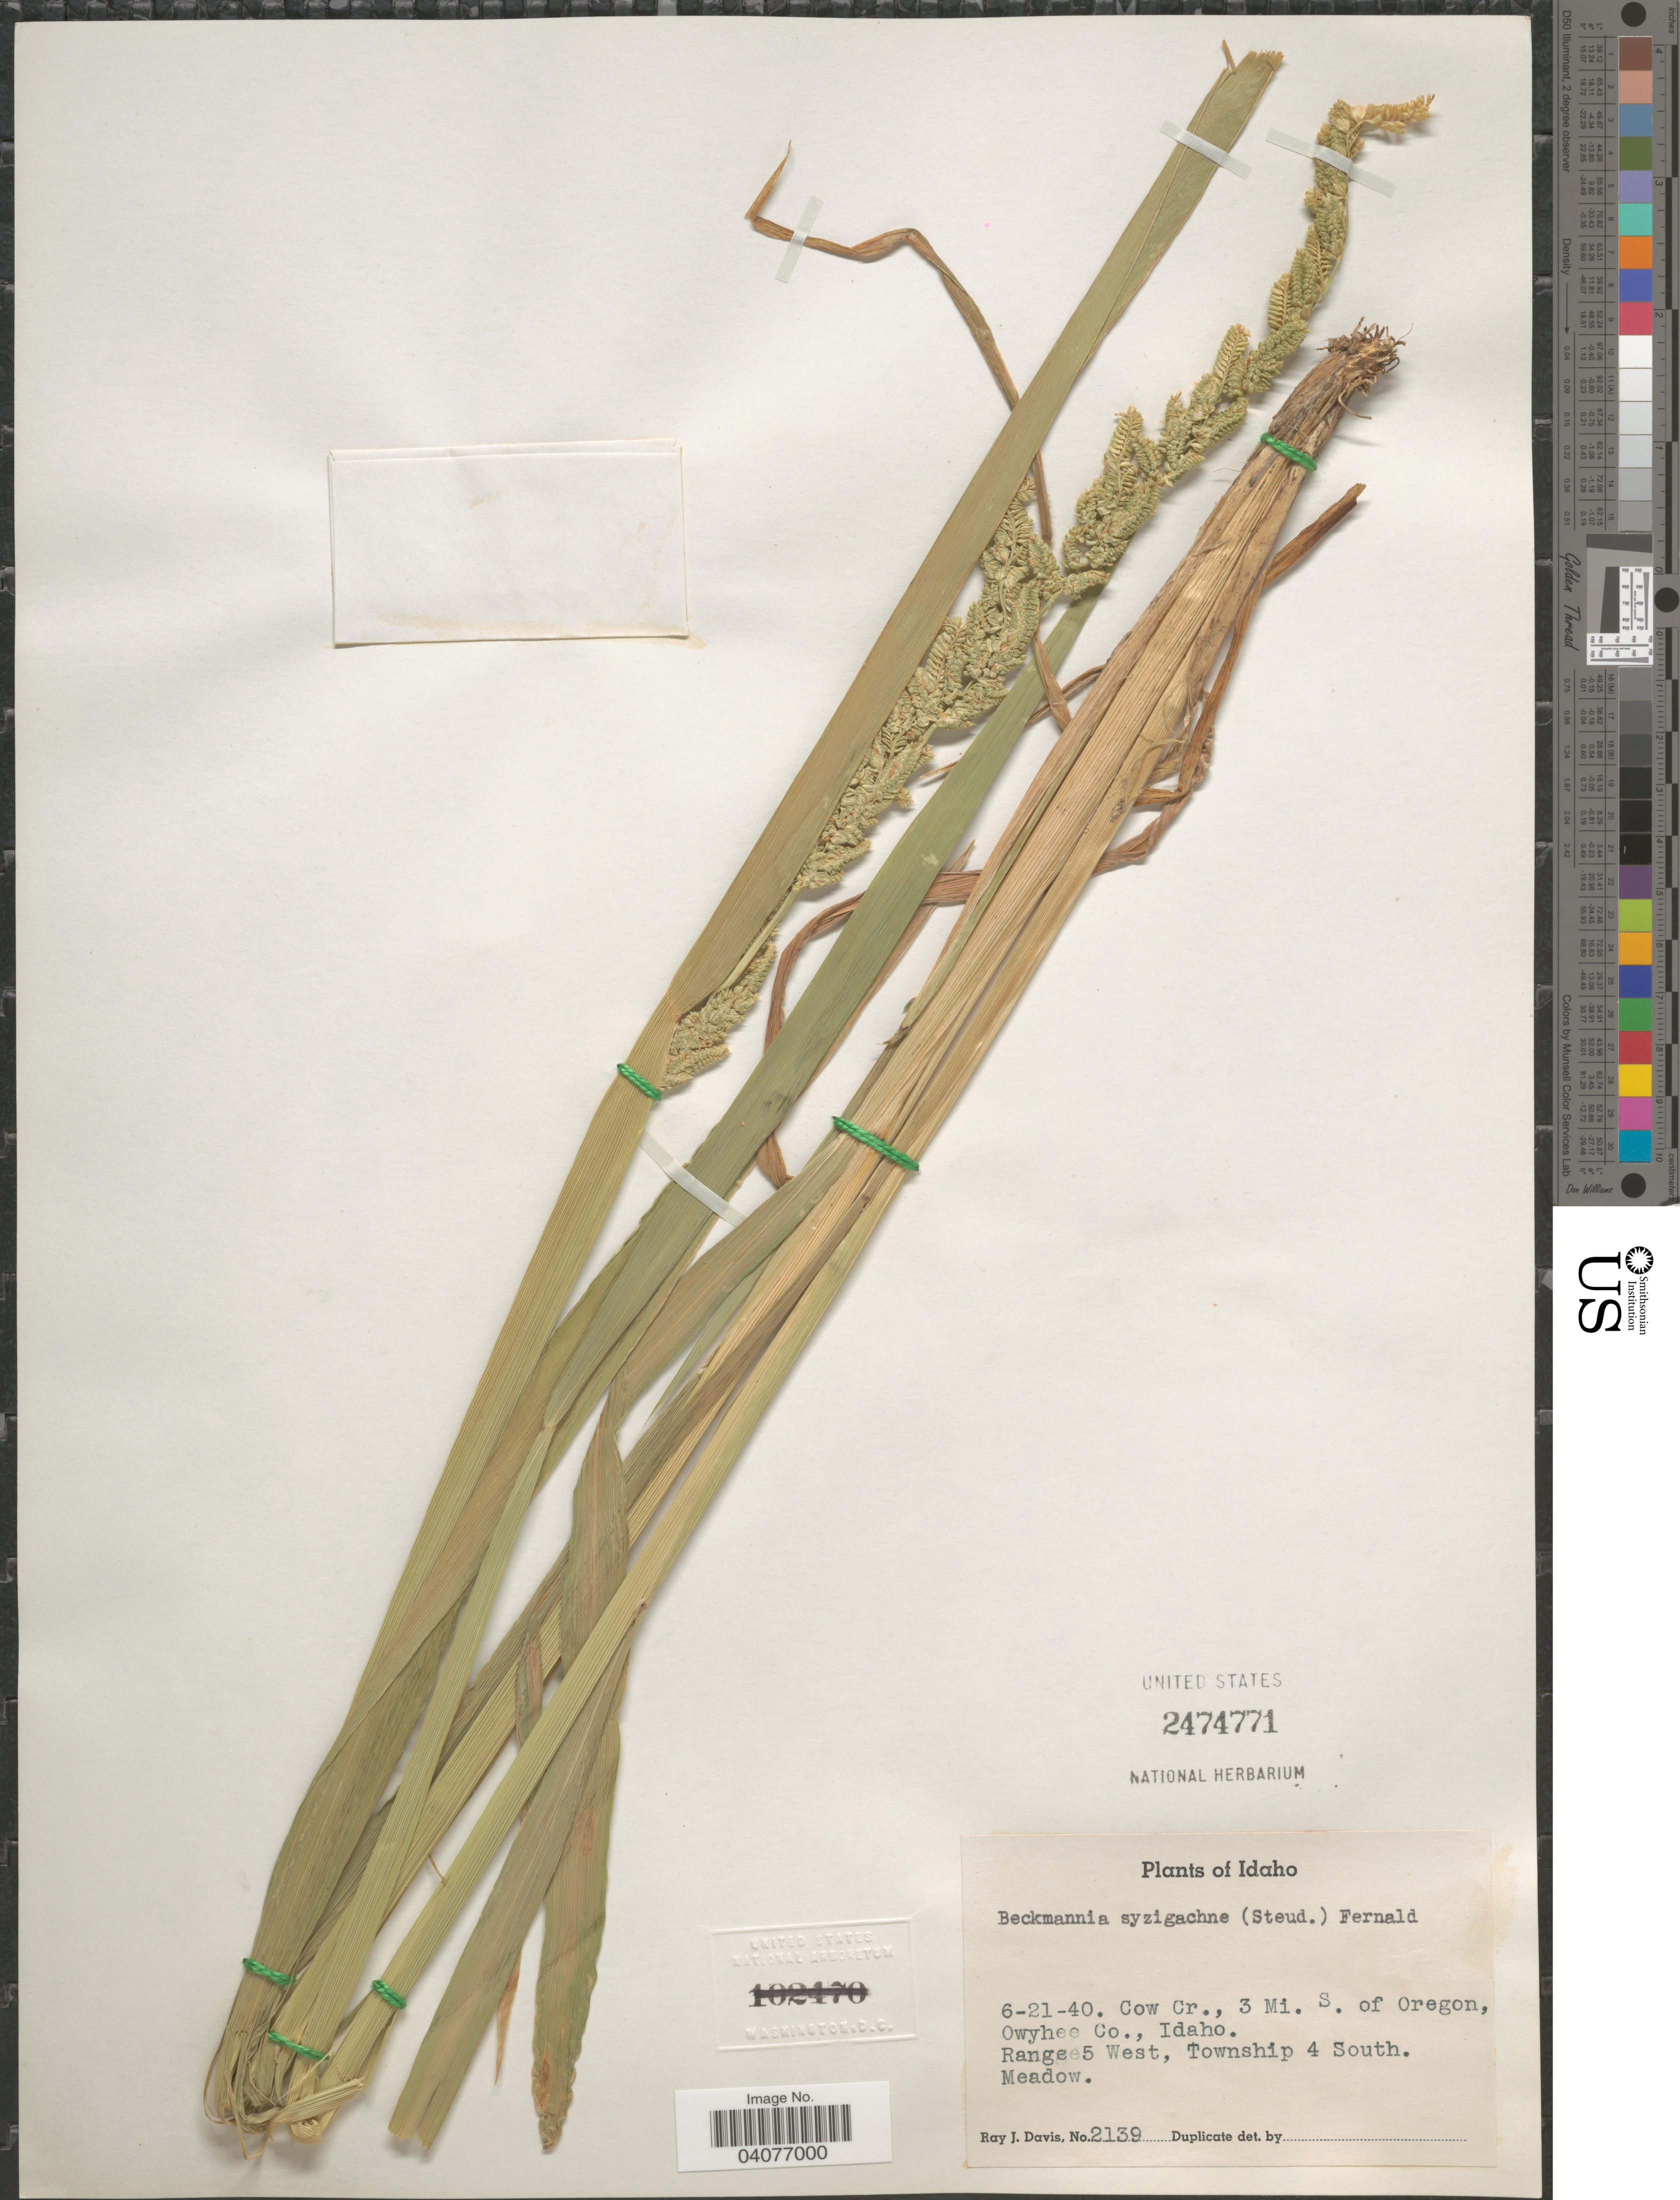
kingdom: Plantae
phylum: Tracheophyta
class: Liliopsida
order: Poales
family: Poaceae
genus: Beckmannia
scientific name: Beckmannia syzigachne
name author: (Steud.) Fernald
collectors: R. Davis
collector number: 2139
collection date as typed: Transcribed d/m/y: 21/6/40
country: United States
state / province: Idaho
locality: Cow Cr., 3 Mi. S. of Oregon, Owyhee Co. Range 5 West, Township 4 South. Meadow.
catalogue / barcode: US 2474771